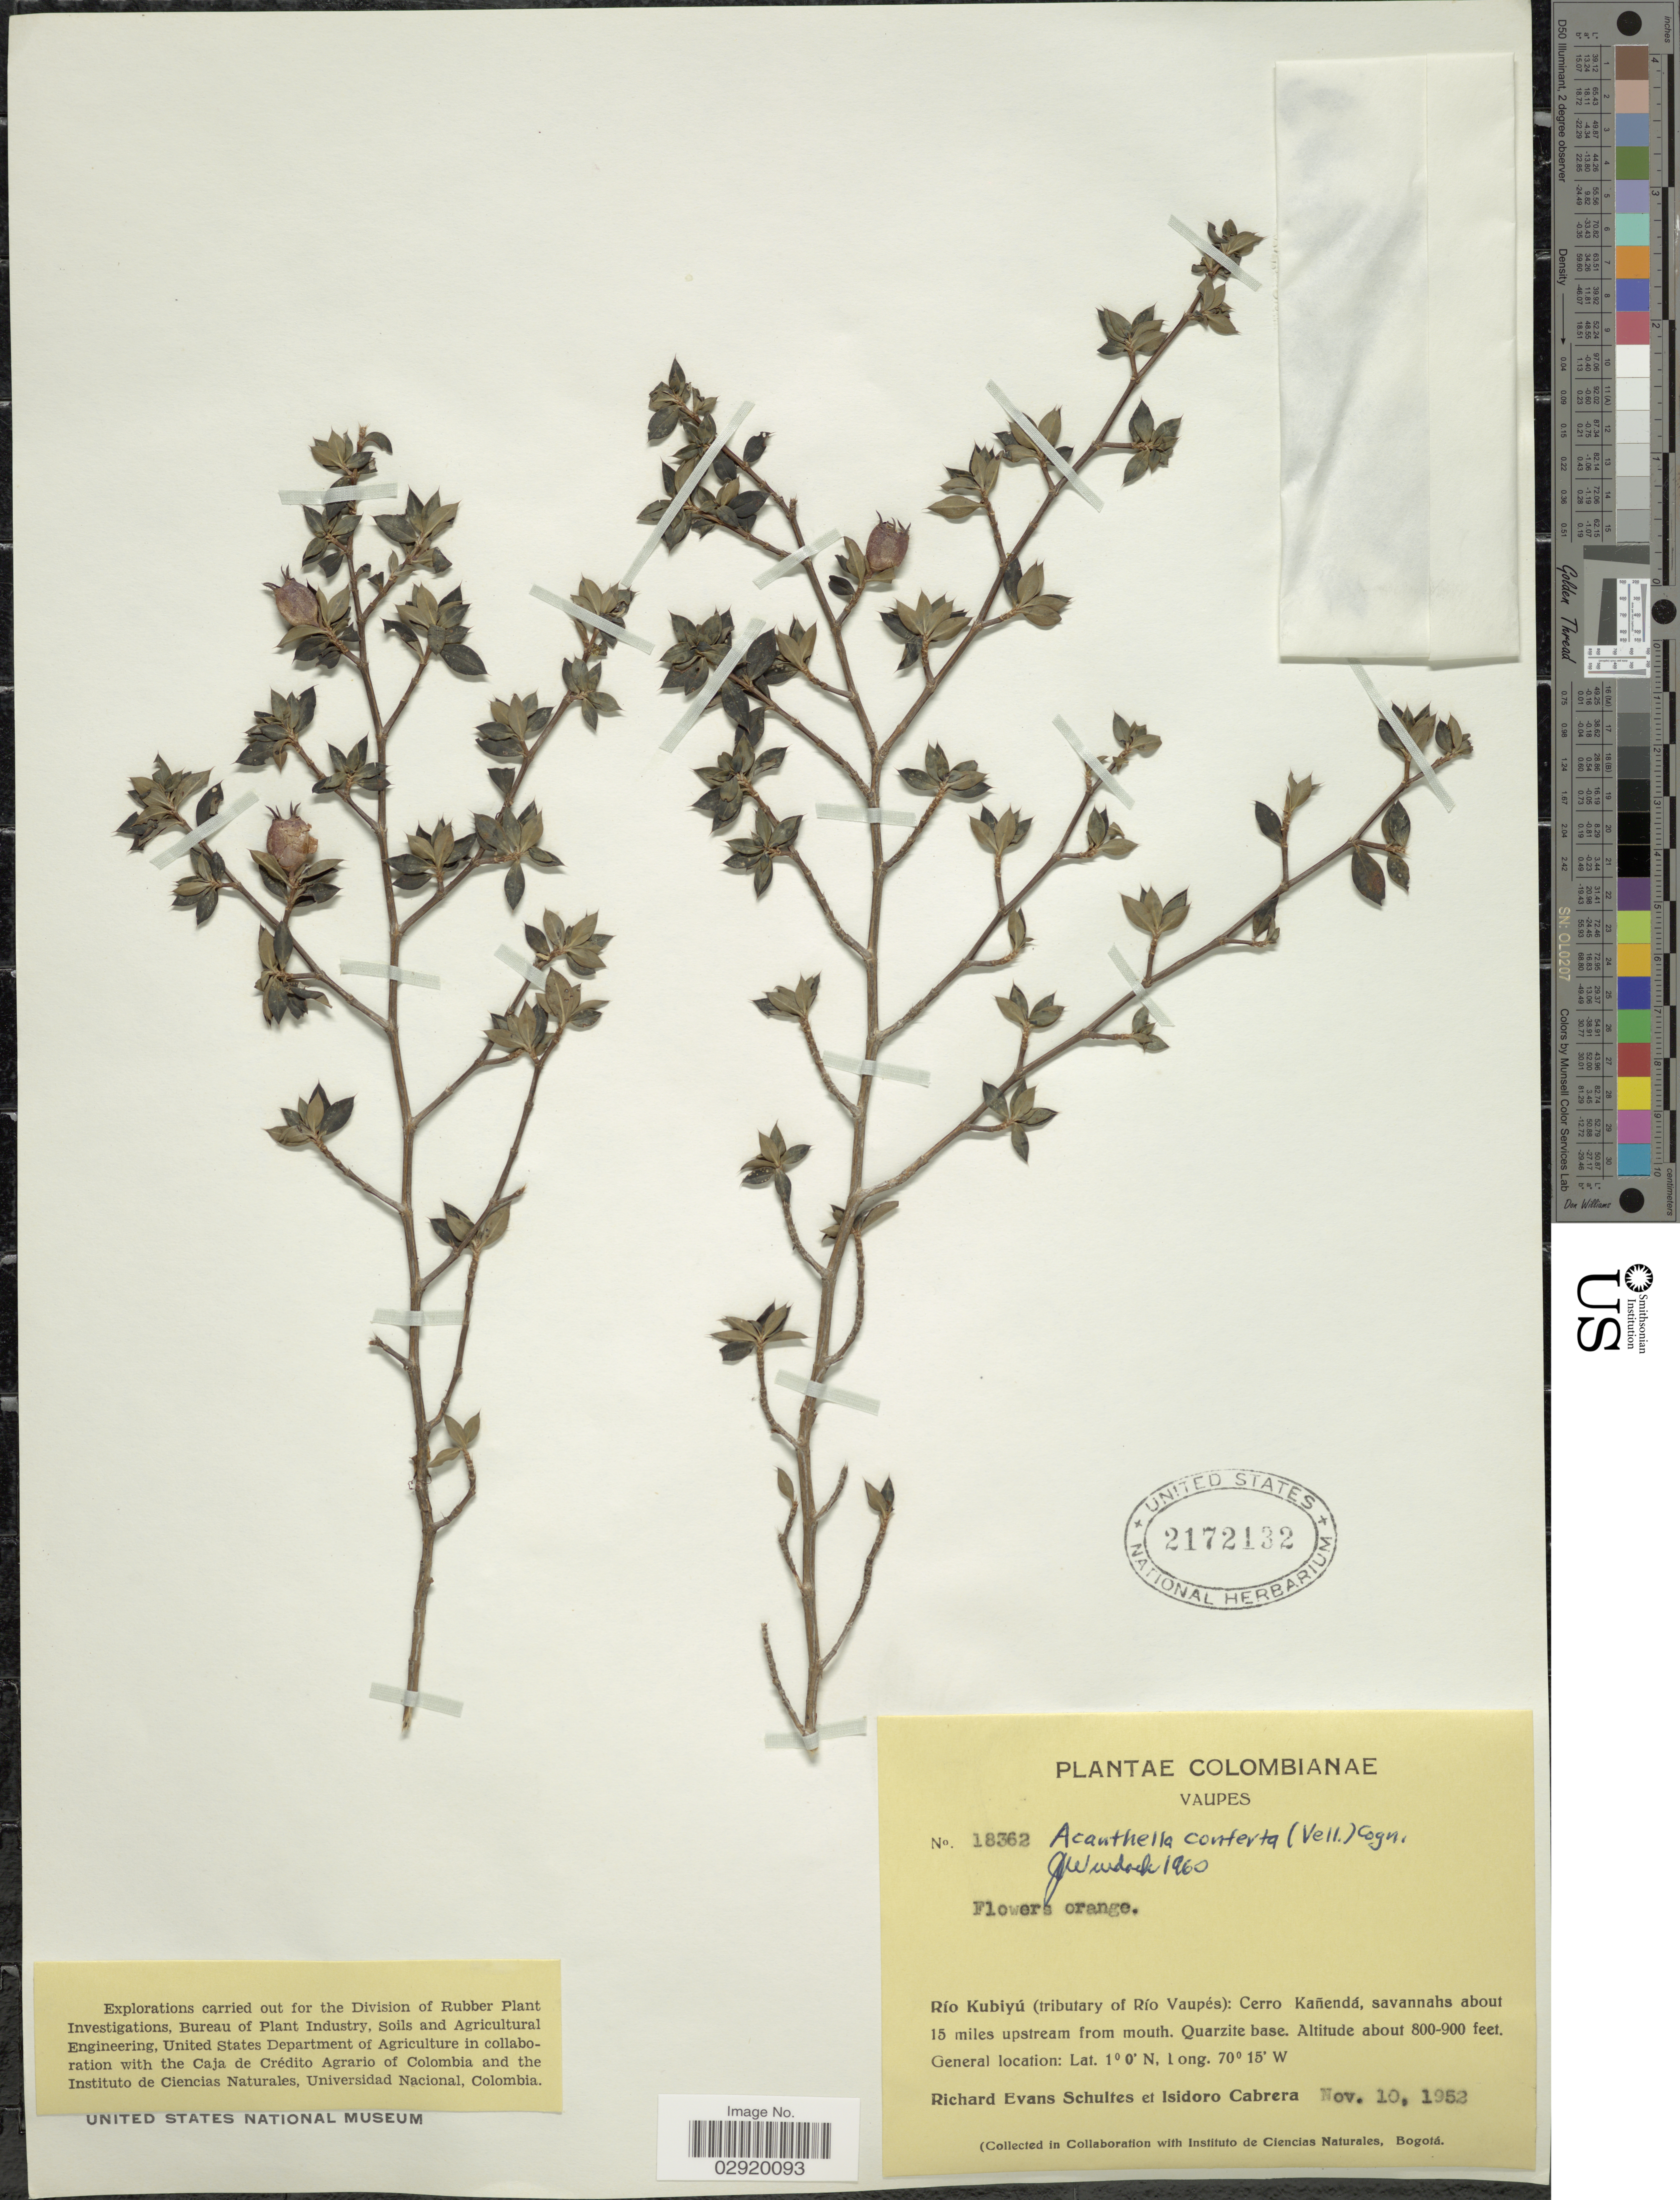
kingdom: Plantae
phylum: Tracheophyta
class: Magnoliopsida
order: Myrtales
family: Melastomataceae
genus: Acanthella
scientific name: Acanthella sprucei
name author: Benth. & Hook. f.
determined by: Nunes da Silva, Diego, (RB), Jardim Botanico do Rio de Janeiro - Herbario (BRAZIL)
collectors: R. E. Schultes & I. Cabrera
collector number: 18362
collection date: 1952-11-10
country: Colombia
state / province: Vaupés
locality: Río Kubiyú (tributary of Río Vaupés): Cerro Kañendá, savannahs about 15 miles upstream from mouth. Quartzite base.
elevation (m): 244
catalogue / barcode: US 2172132